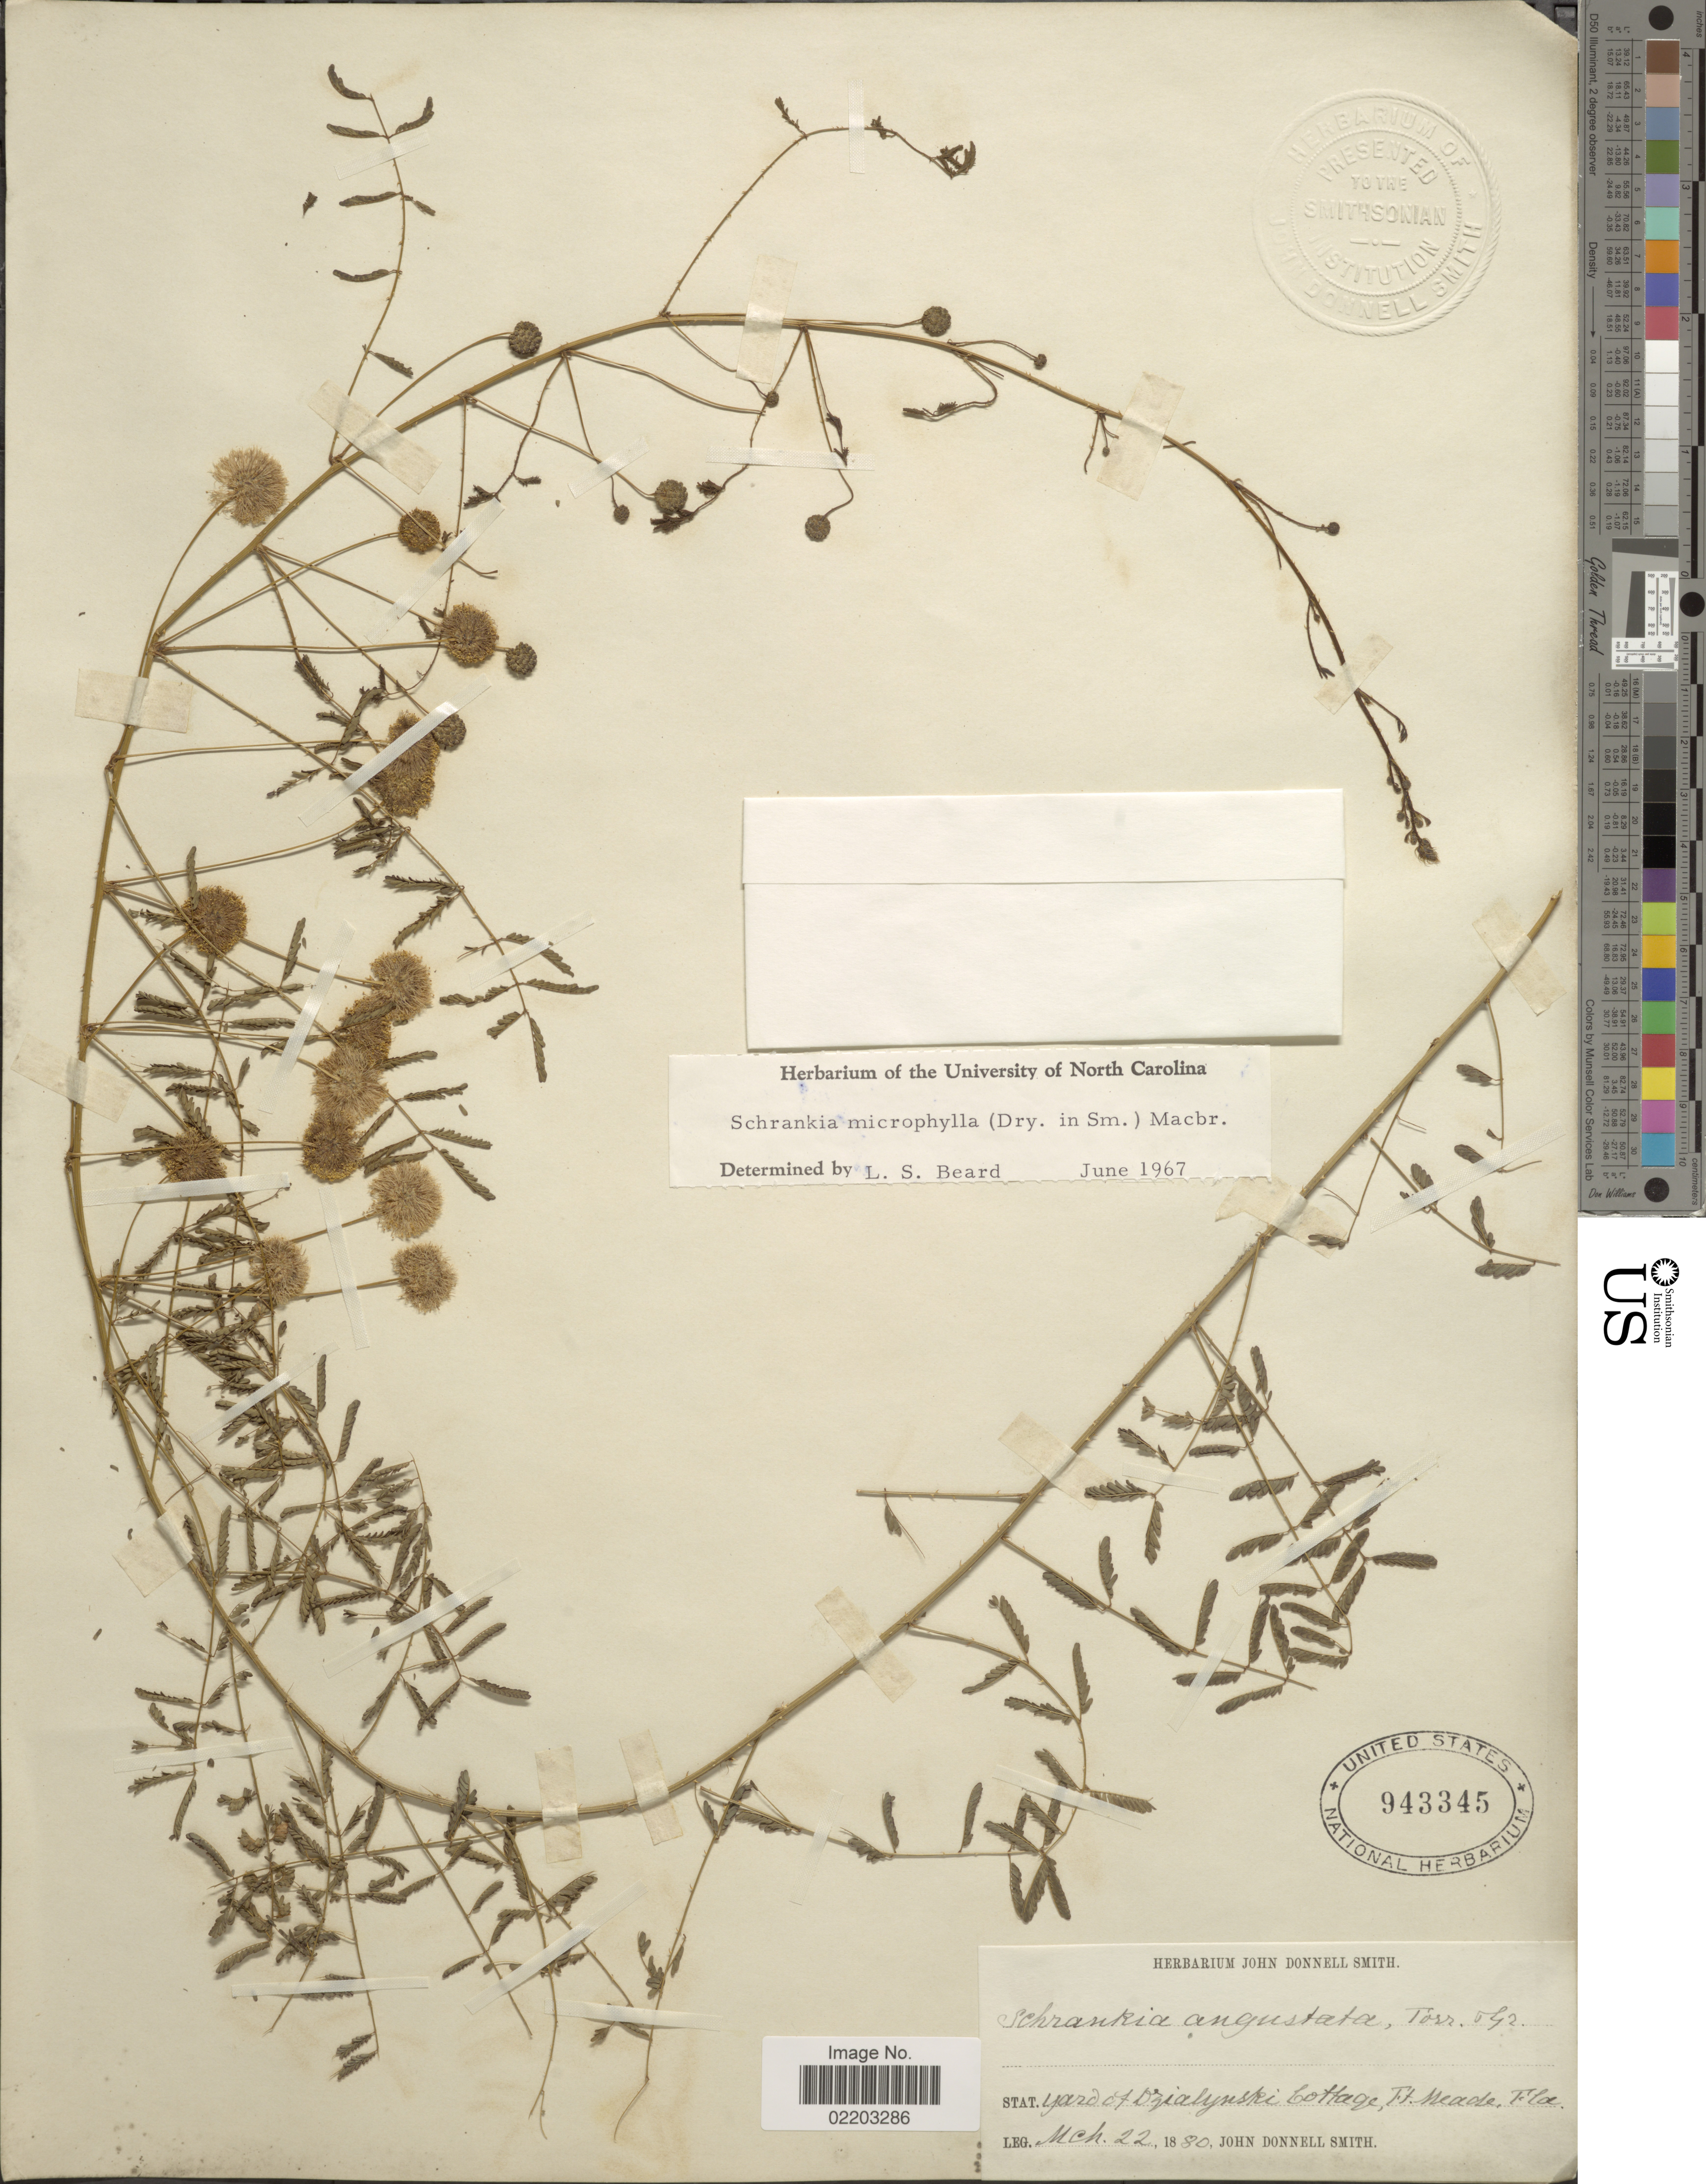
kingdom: Plantae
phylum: Tracheophyta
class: Magnoliopsida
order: Fabales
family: Fabaceae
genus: Mimosa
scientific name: Mimosa microphylla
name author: Dryand.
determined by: Strong, M. T., (US), Smithsonian Institution - National Museum of Natural History (UNITED STATES)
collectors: J. Donnell Smith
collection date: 1880-03-22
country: United States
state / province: Florida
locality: Yard of Dzialynski Cottage, Ft. Meade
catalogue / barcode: US 943345